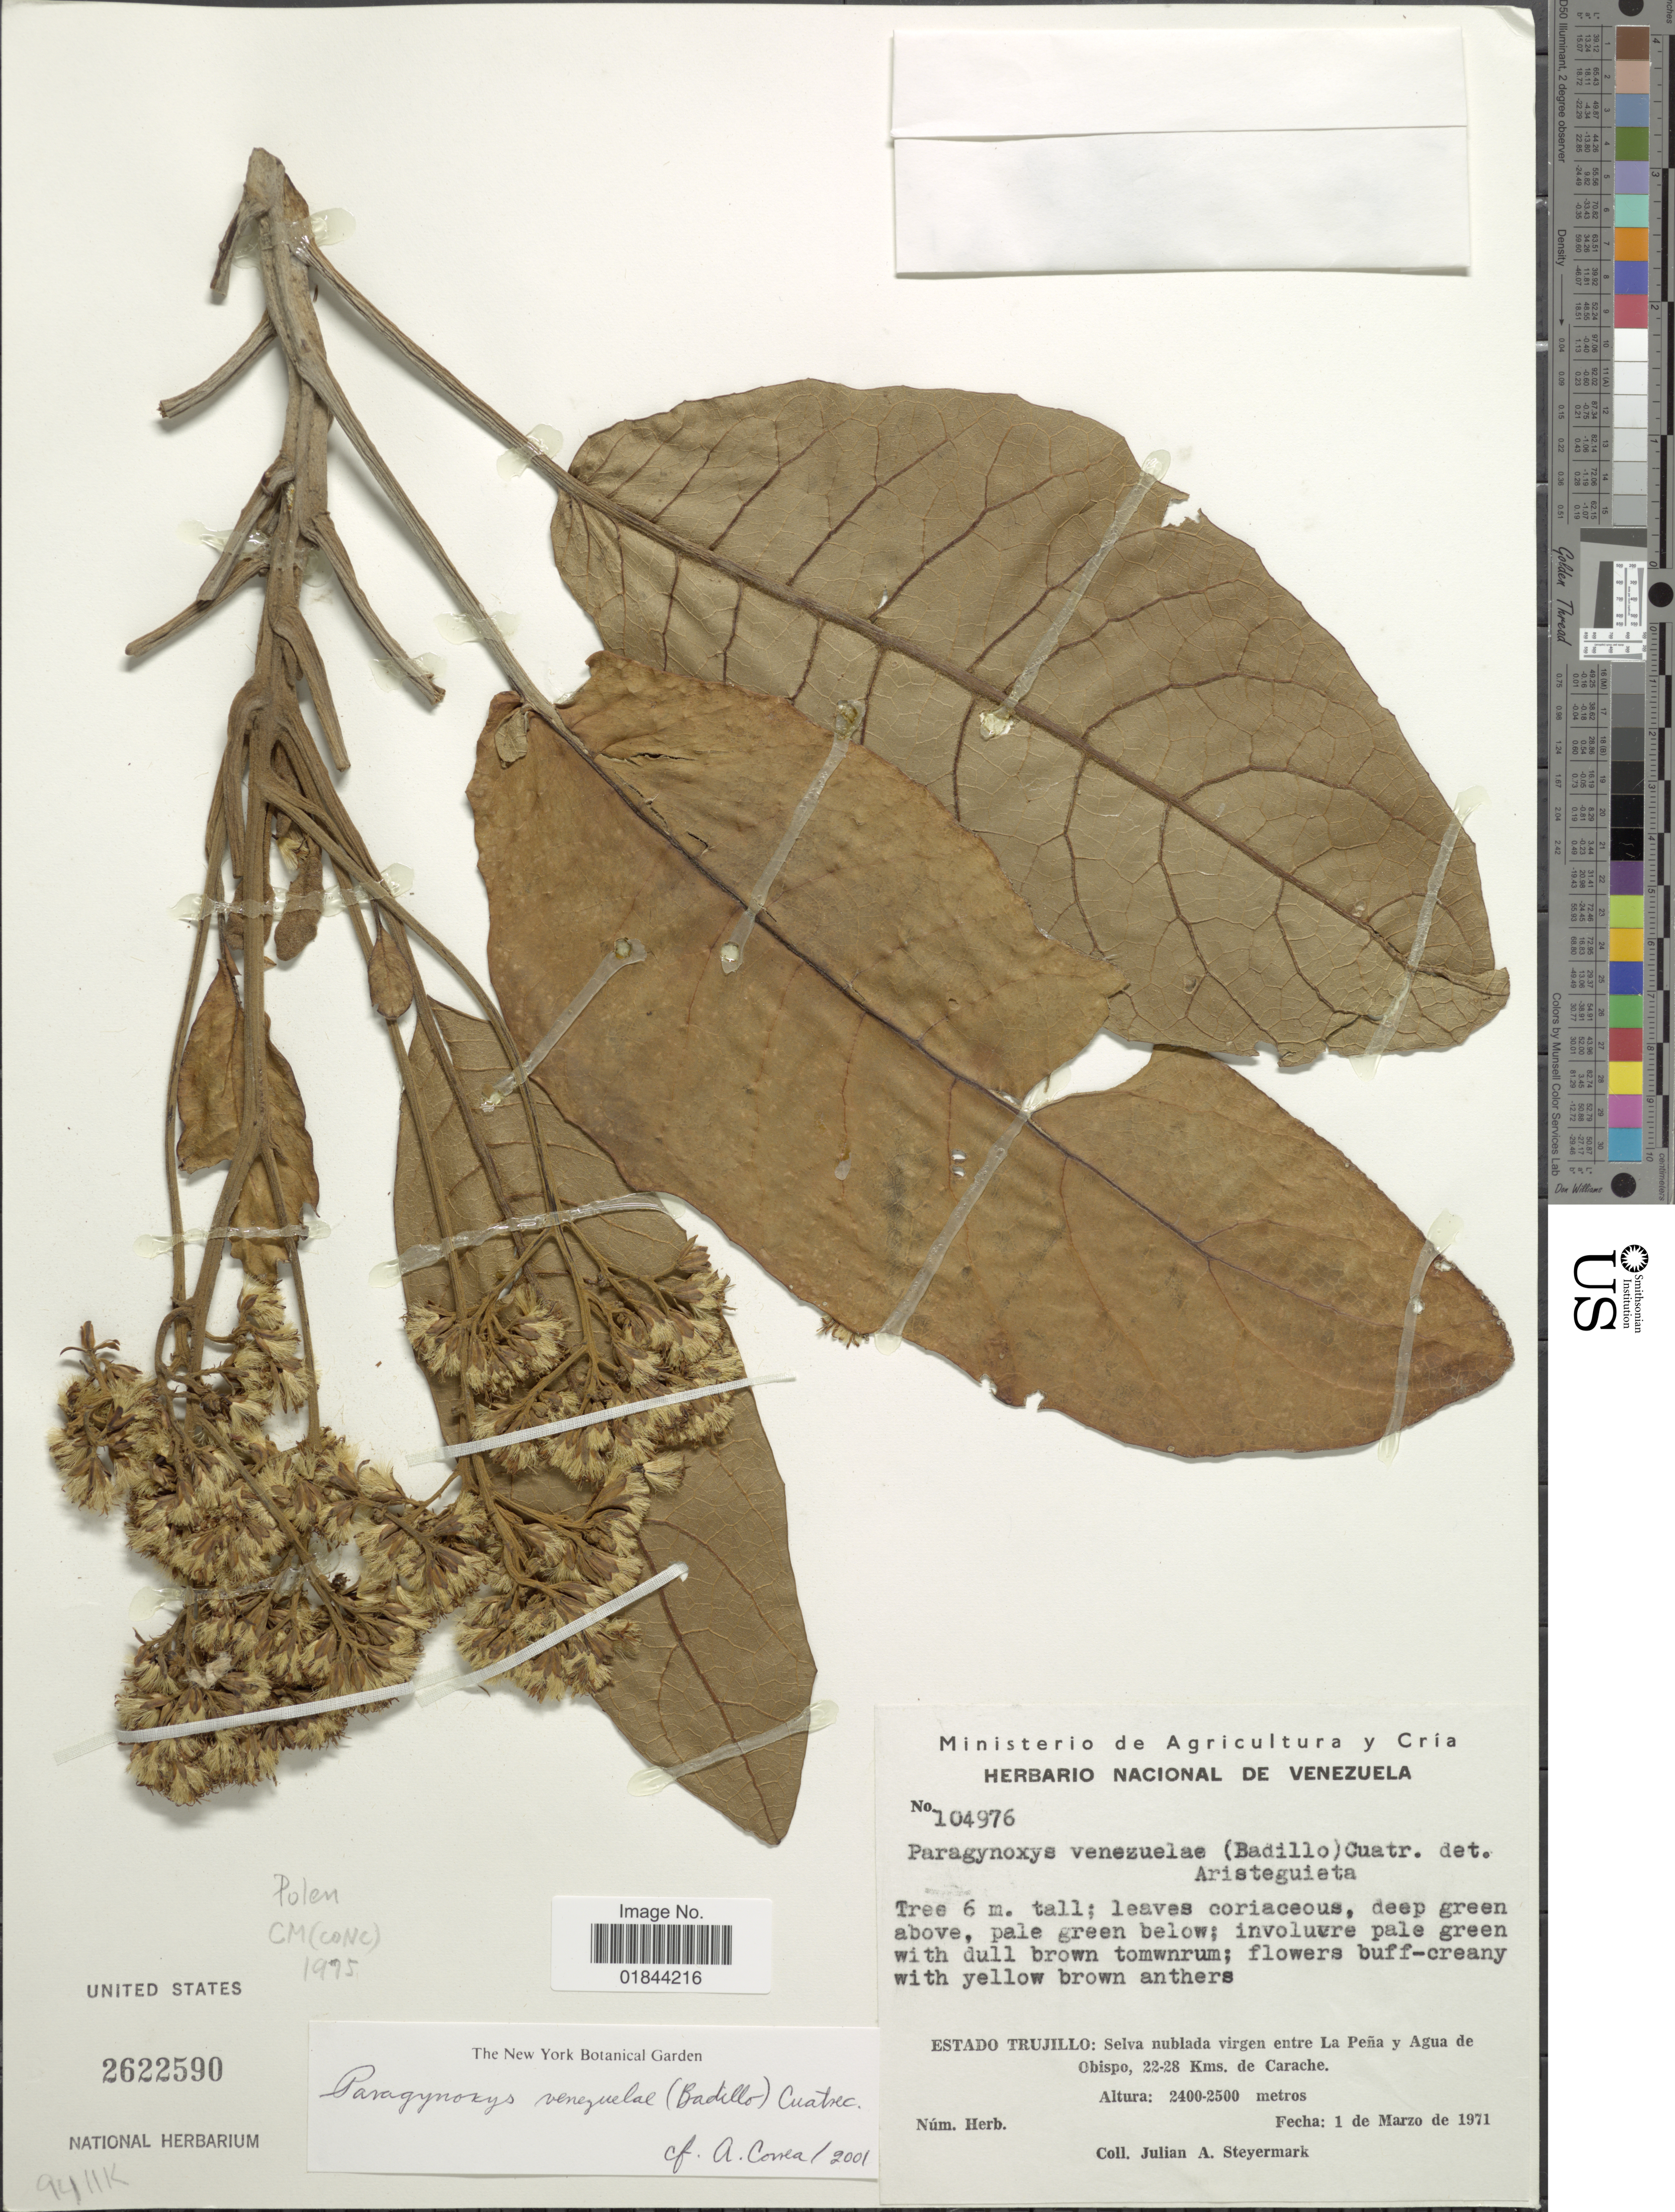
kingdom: Plantae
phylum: Tracheophyta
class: Magnoliopsida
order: Asterales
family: Asteraceae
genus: Paragynoxys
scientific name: Paragynoxys venezuelae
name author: (V.M. Badillo) Cuatrec.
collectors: J. Steyermark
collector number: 104976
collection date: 1971-03-01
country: Venezuela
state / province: Trujillo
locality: Selva nublada virgen entre La Pena y Agua de Obispo, 22-28 kms, de Carache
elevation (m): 2400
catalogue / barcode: US 2622590